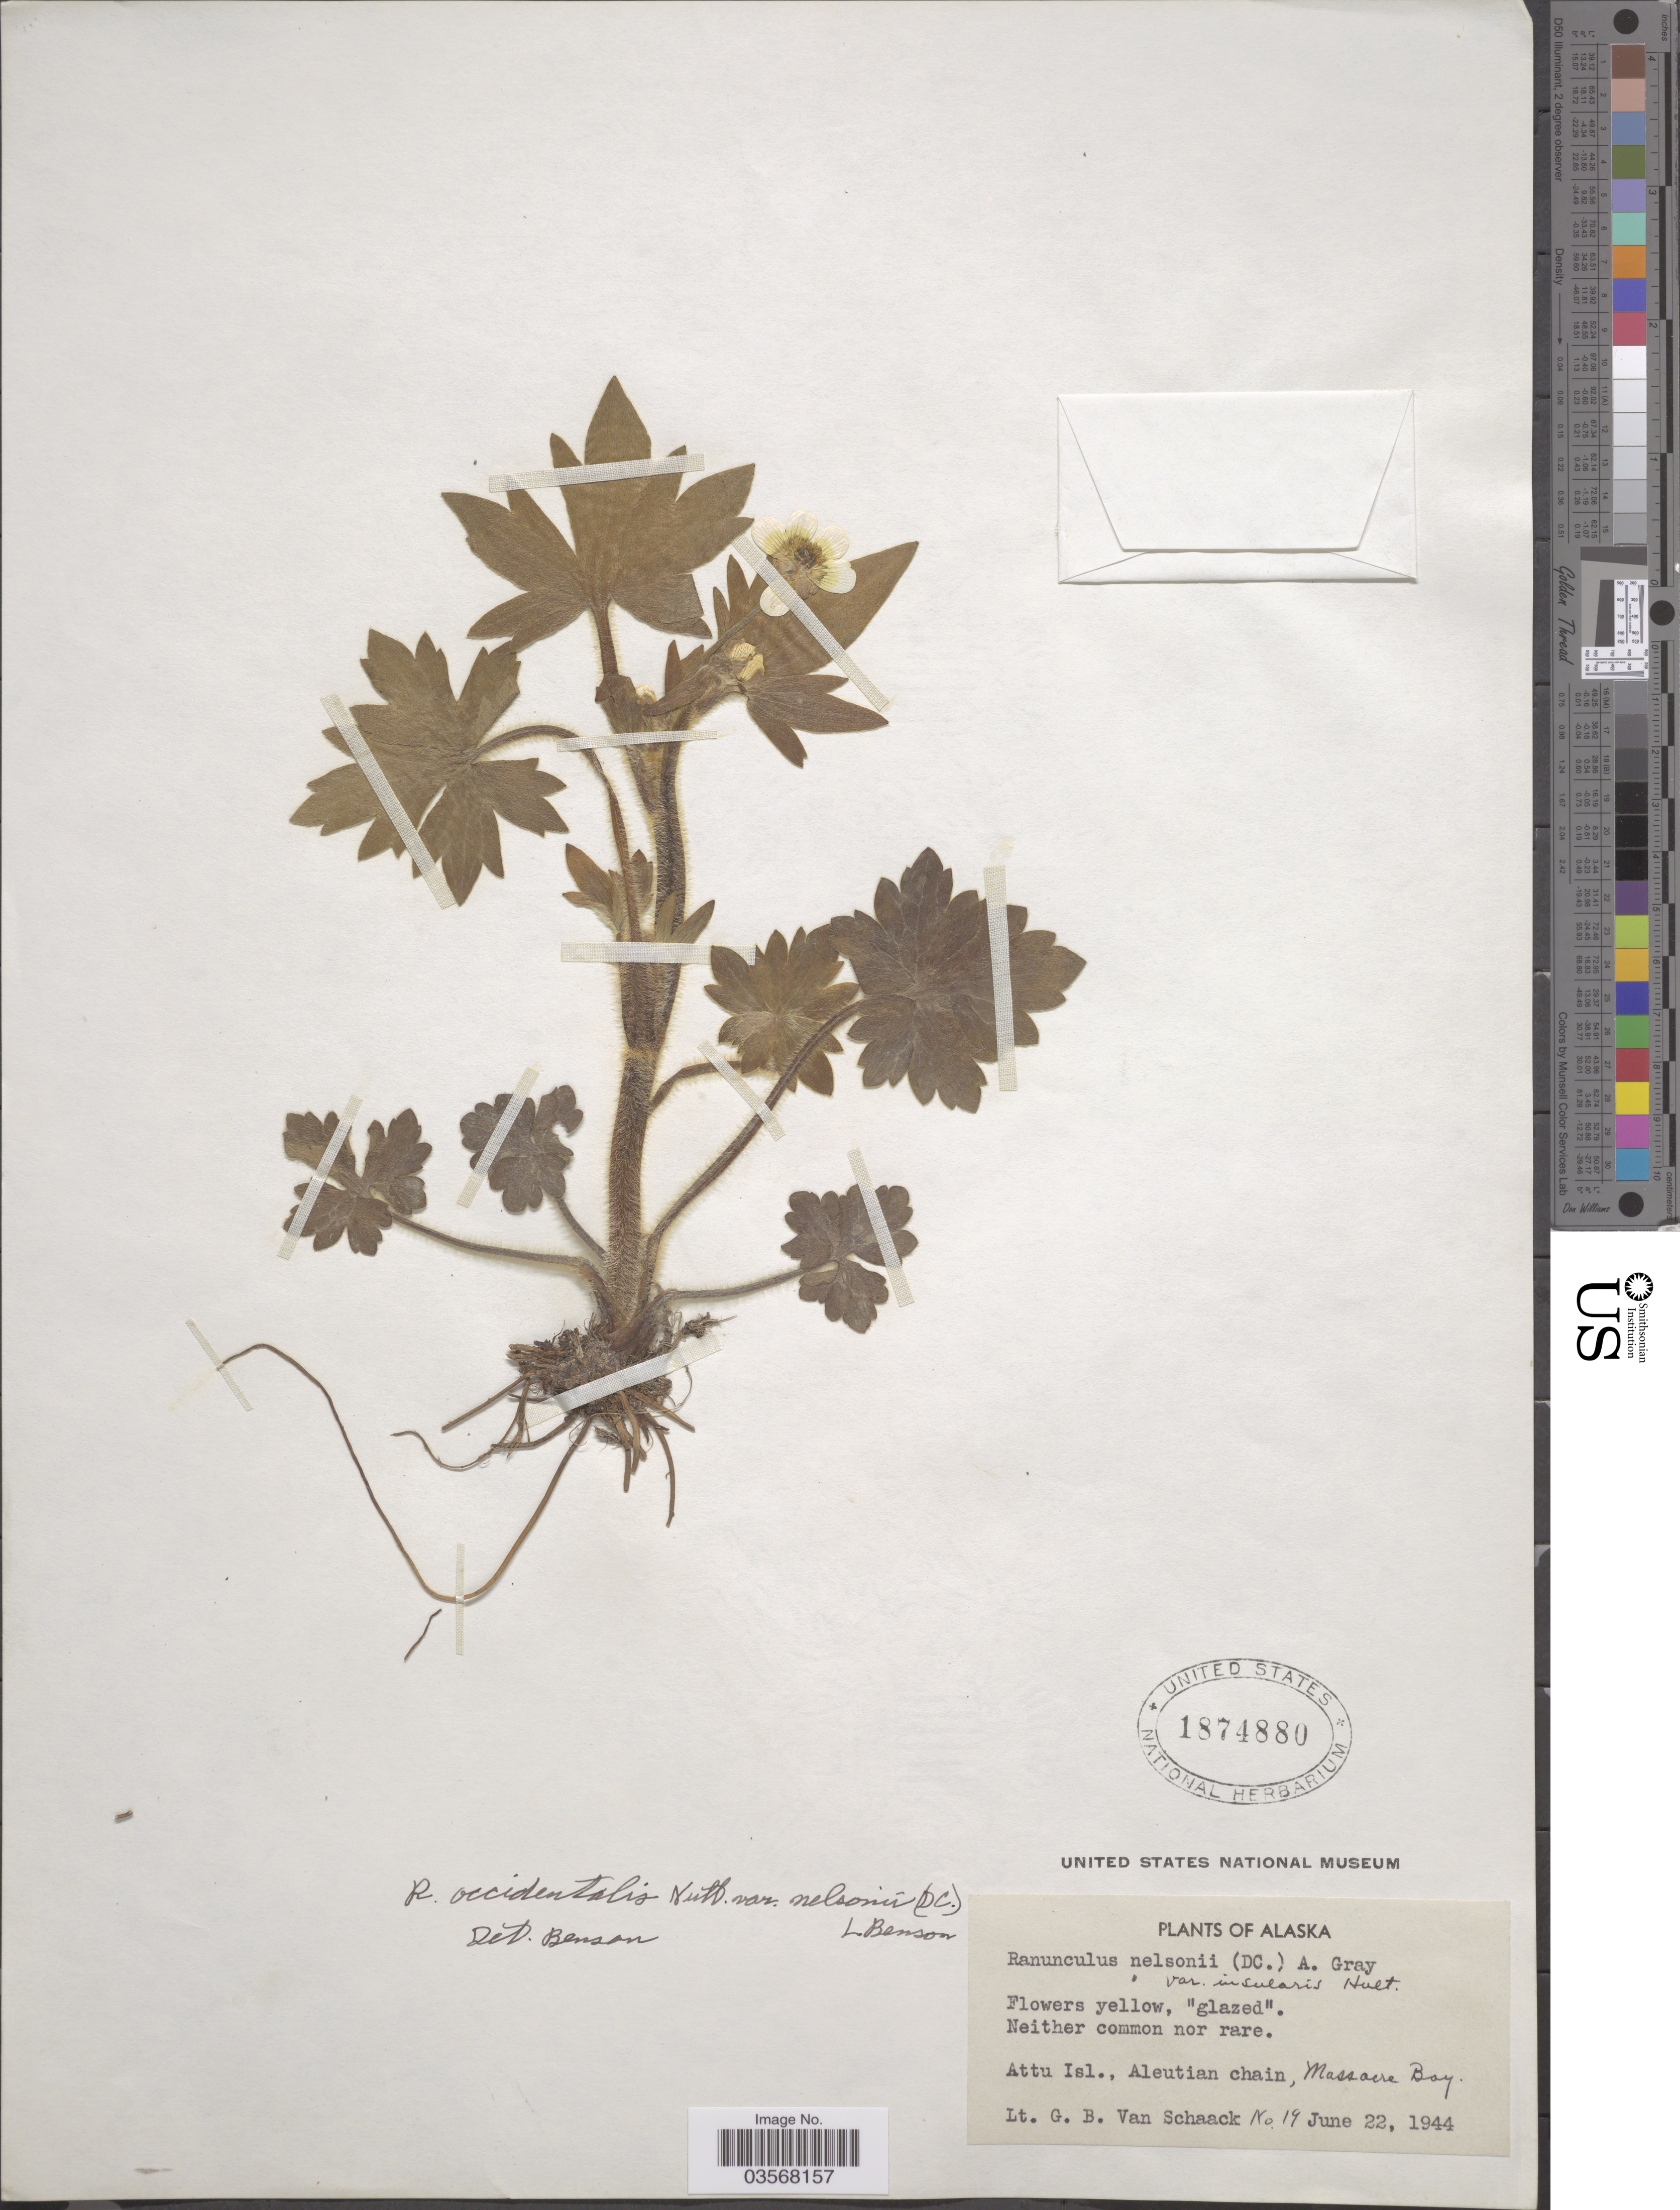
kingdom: Plantae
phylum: Tracheophyta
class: Magnoliopsida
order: Ranunculales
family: Ranunculaceae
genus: Ranunculus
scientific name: Ranunculus occidentalis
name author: Nutt.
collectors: G. Van Schaack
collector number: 19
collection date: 1944-06-22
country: United States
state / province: Alaska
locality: Attu Isl., Aleutian chain, Massacre Bay.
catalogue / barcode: US 1874880